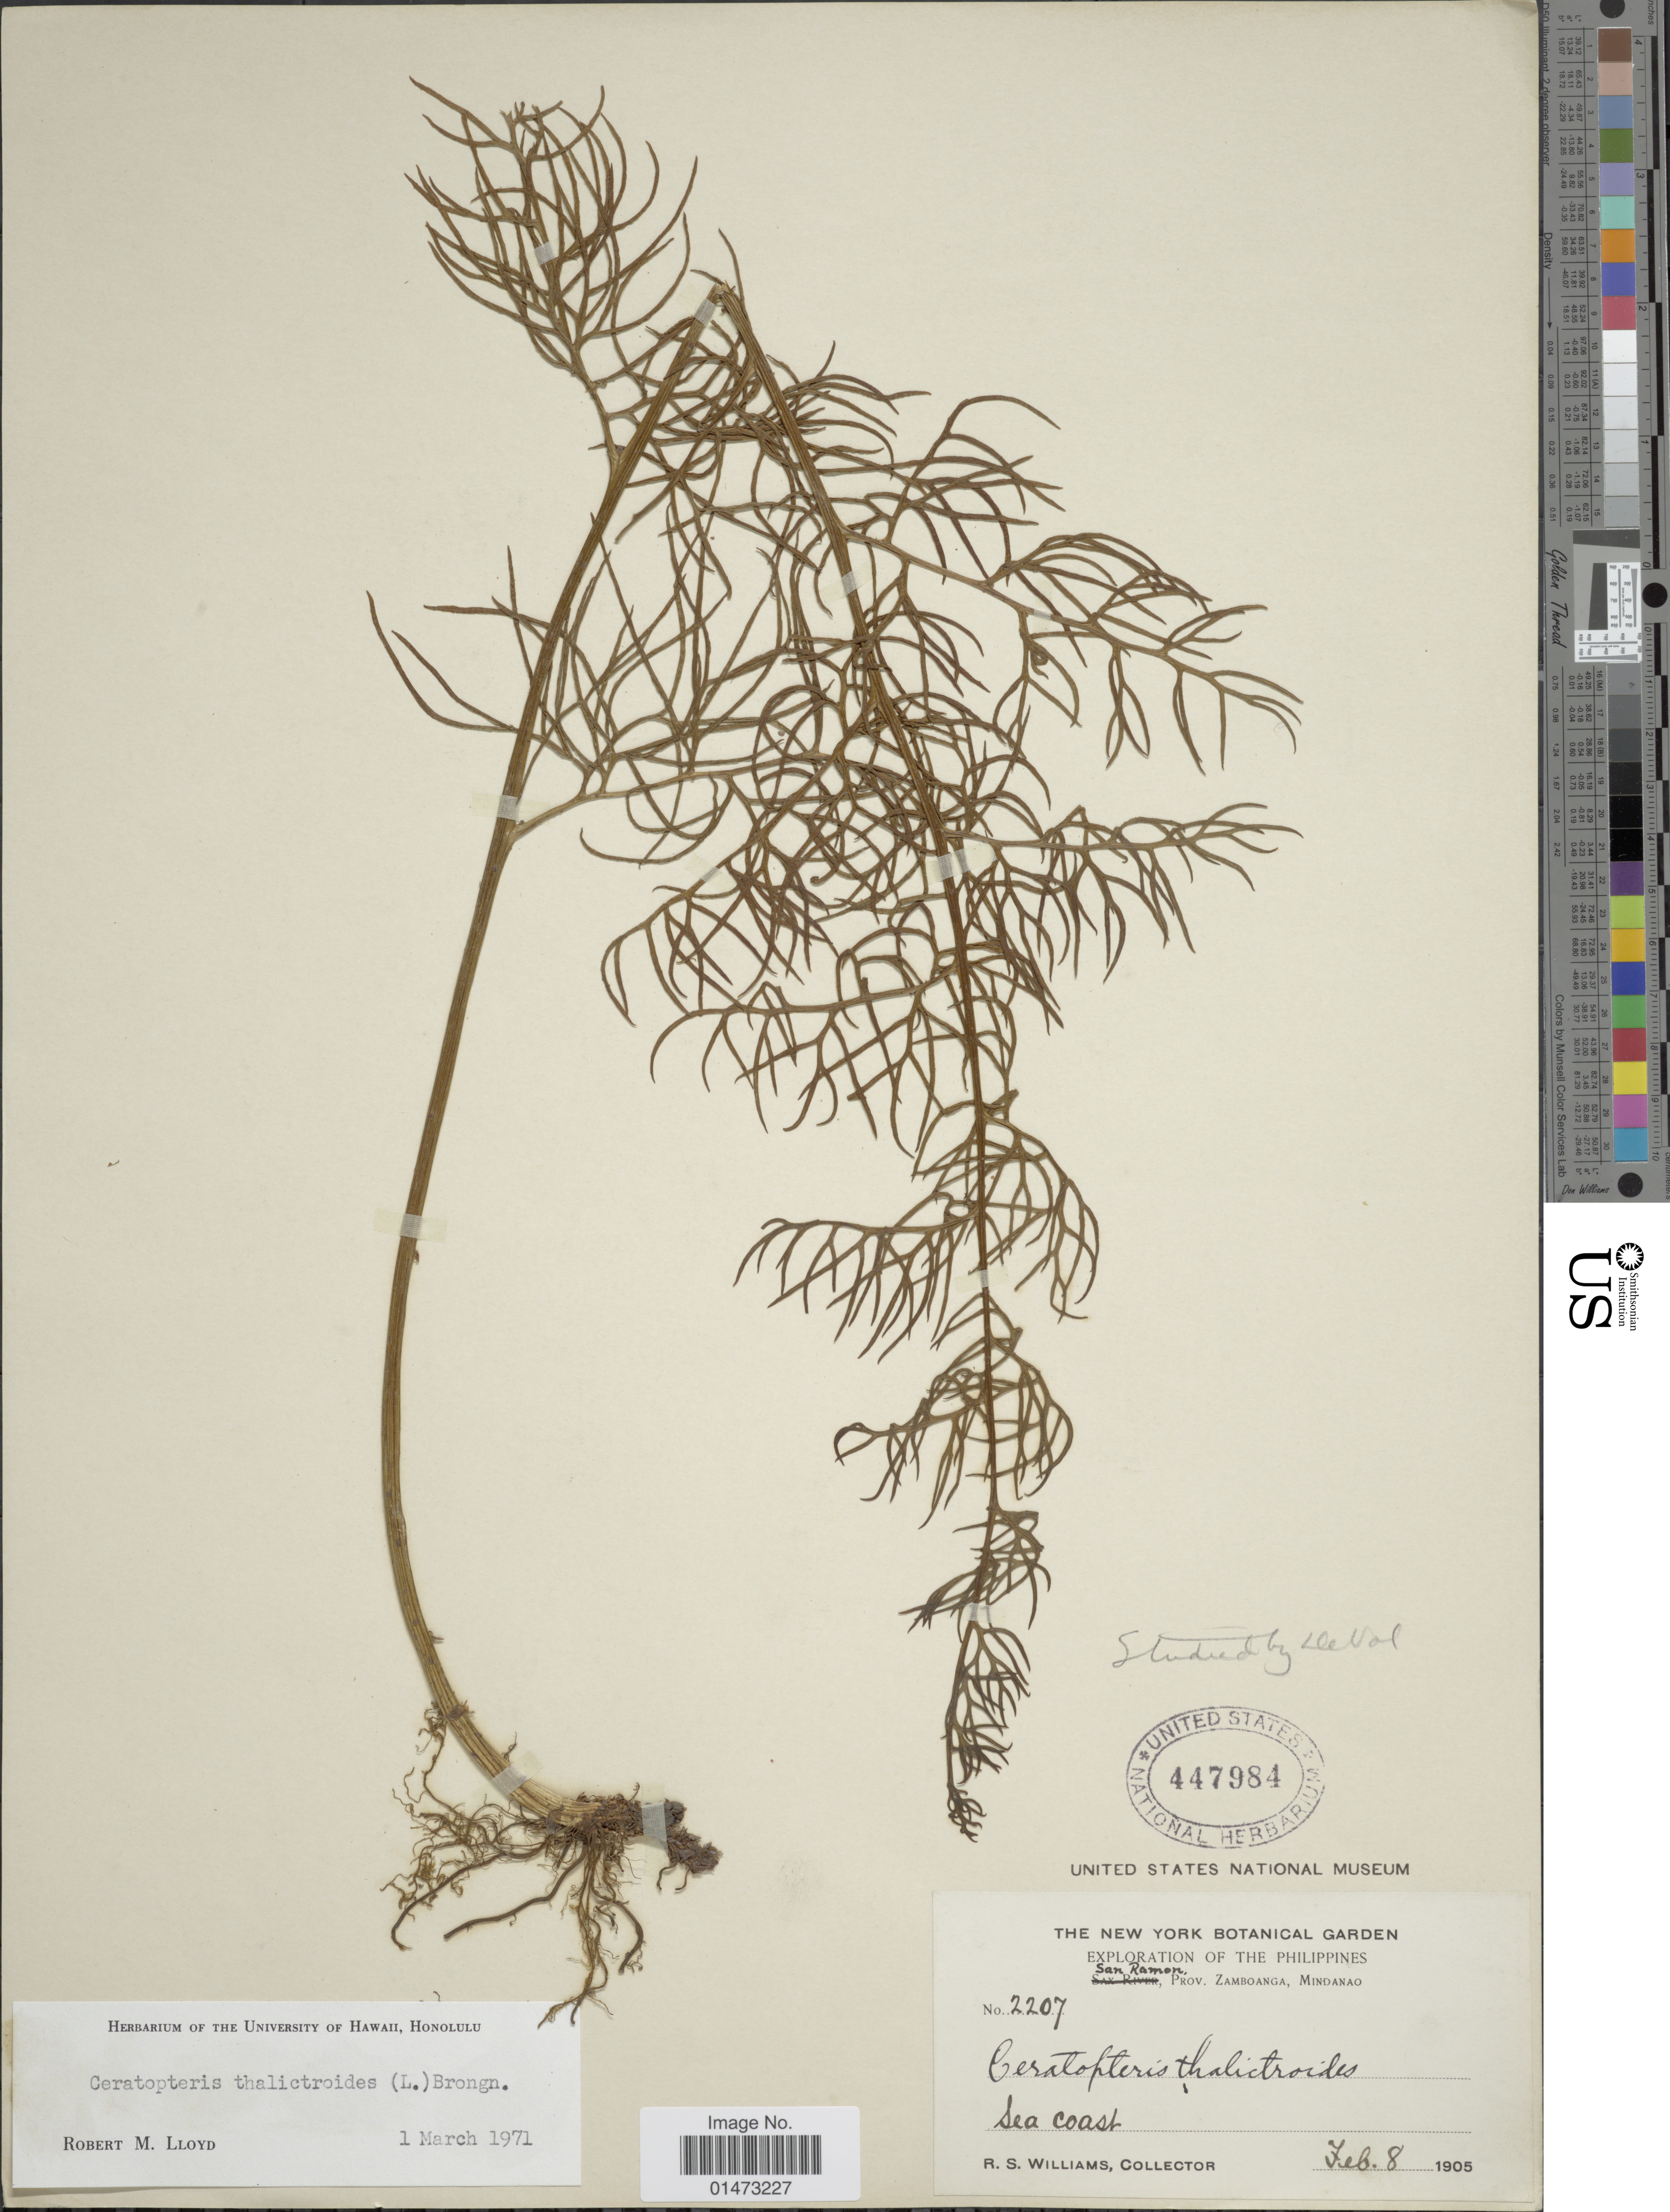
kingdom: Plantae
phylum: Tracheophyta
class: Polypodiopsida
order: Polypodiales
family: Pteridaceae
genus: Ceratopteris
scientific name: Ceratopteris thalictroides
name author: (L.) Brongn.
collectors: R. S. Williams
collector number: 2207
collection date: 1905-02-08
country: Philippines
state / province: Zamboanga Peninsula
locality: San Ramon, Mindanao. Sea coast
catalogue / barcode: US 447984